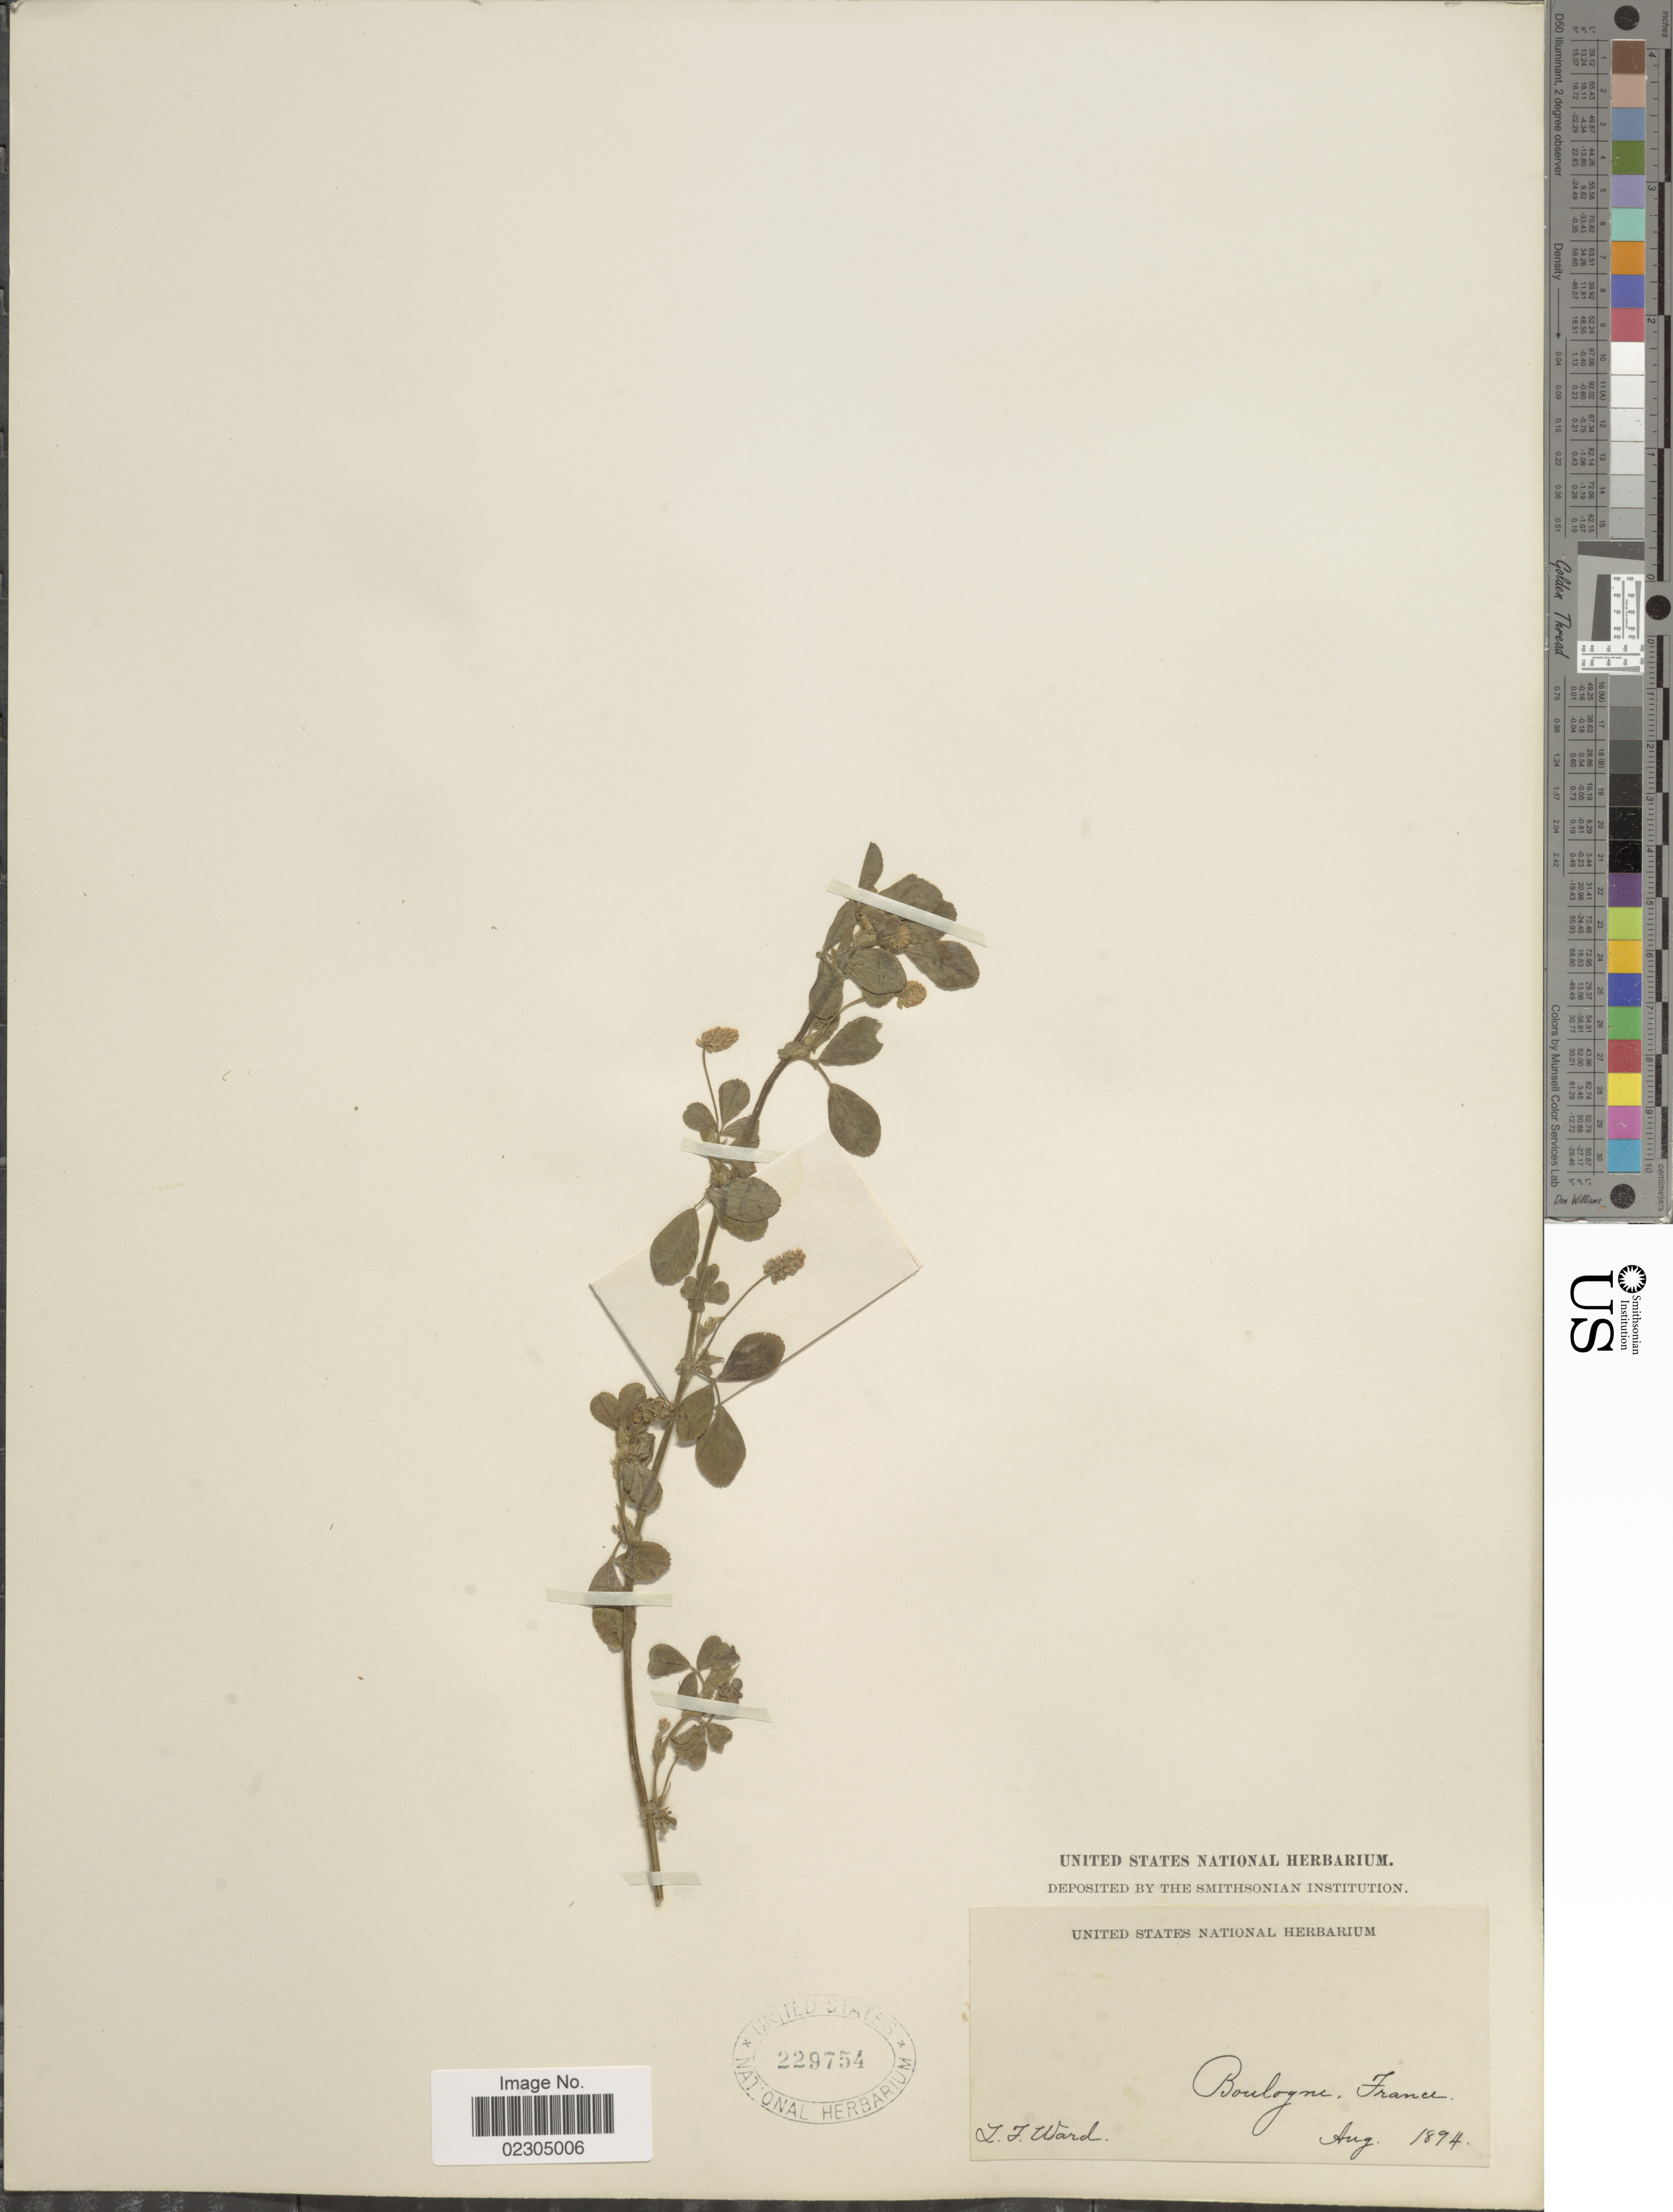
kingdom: Plantae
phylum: Tracheophyta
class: Magnoliopsida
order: Fabales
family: Fabaceae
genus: Trifolium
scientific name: Trifolium sp.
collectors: L. Ward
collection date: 1894-08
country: France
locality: Boulogne.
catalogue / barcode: US 229754